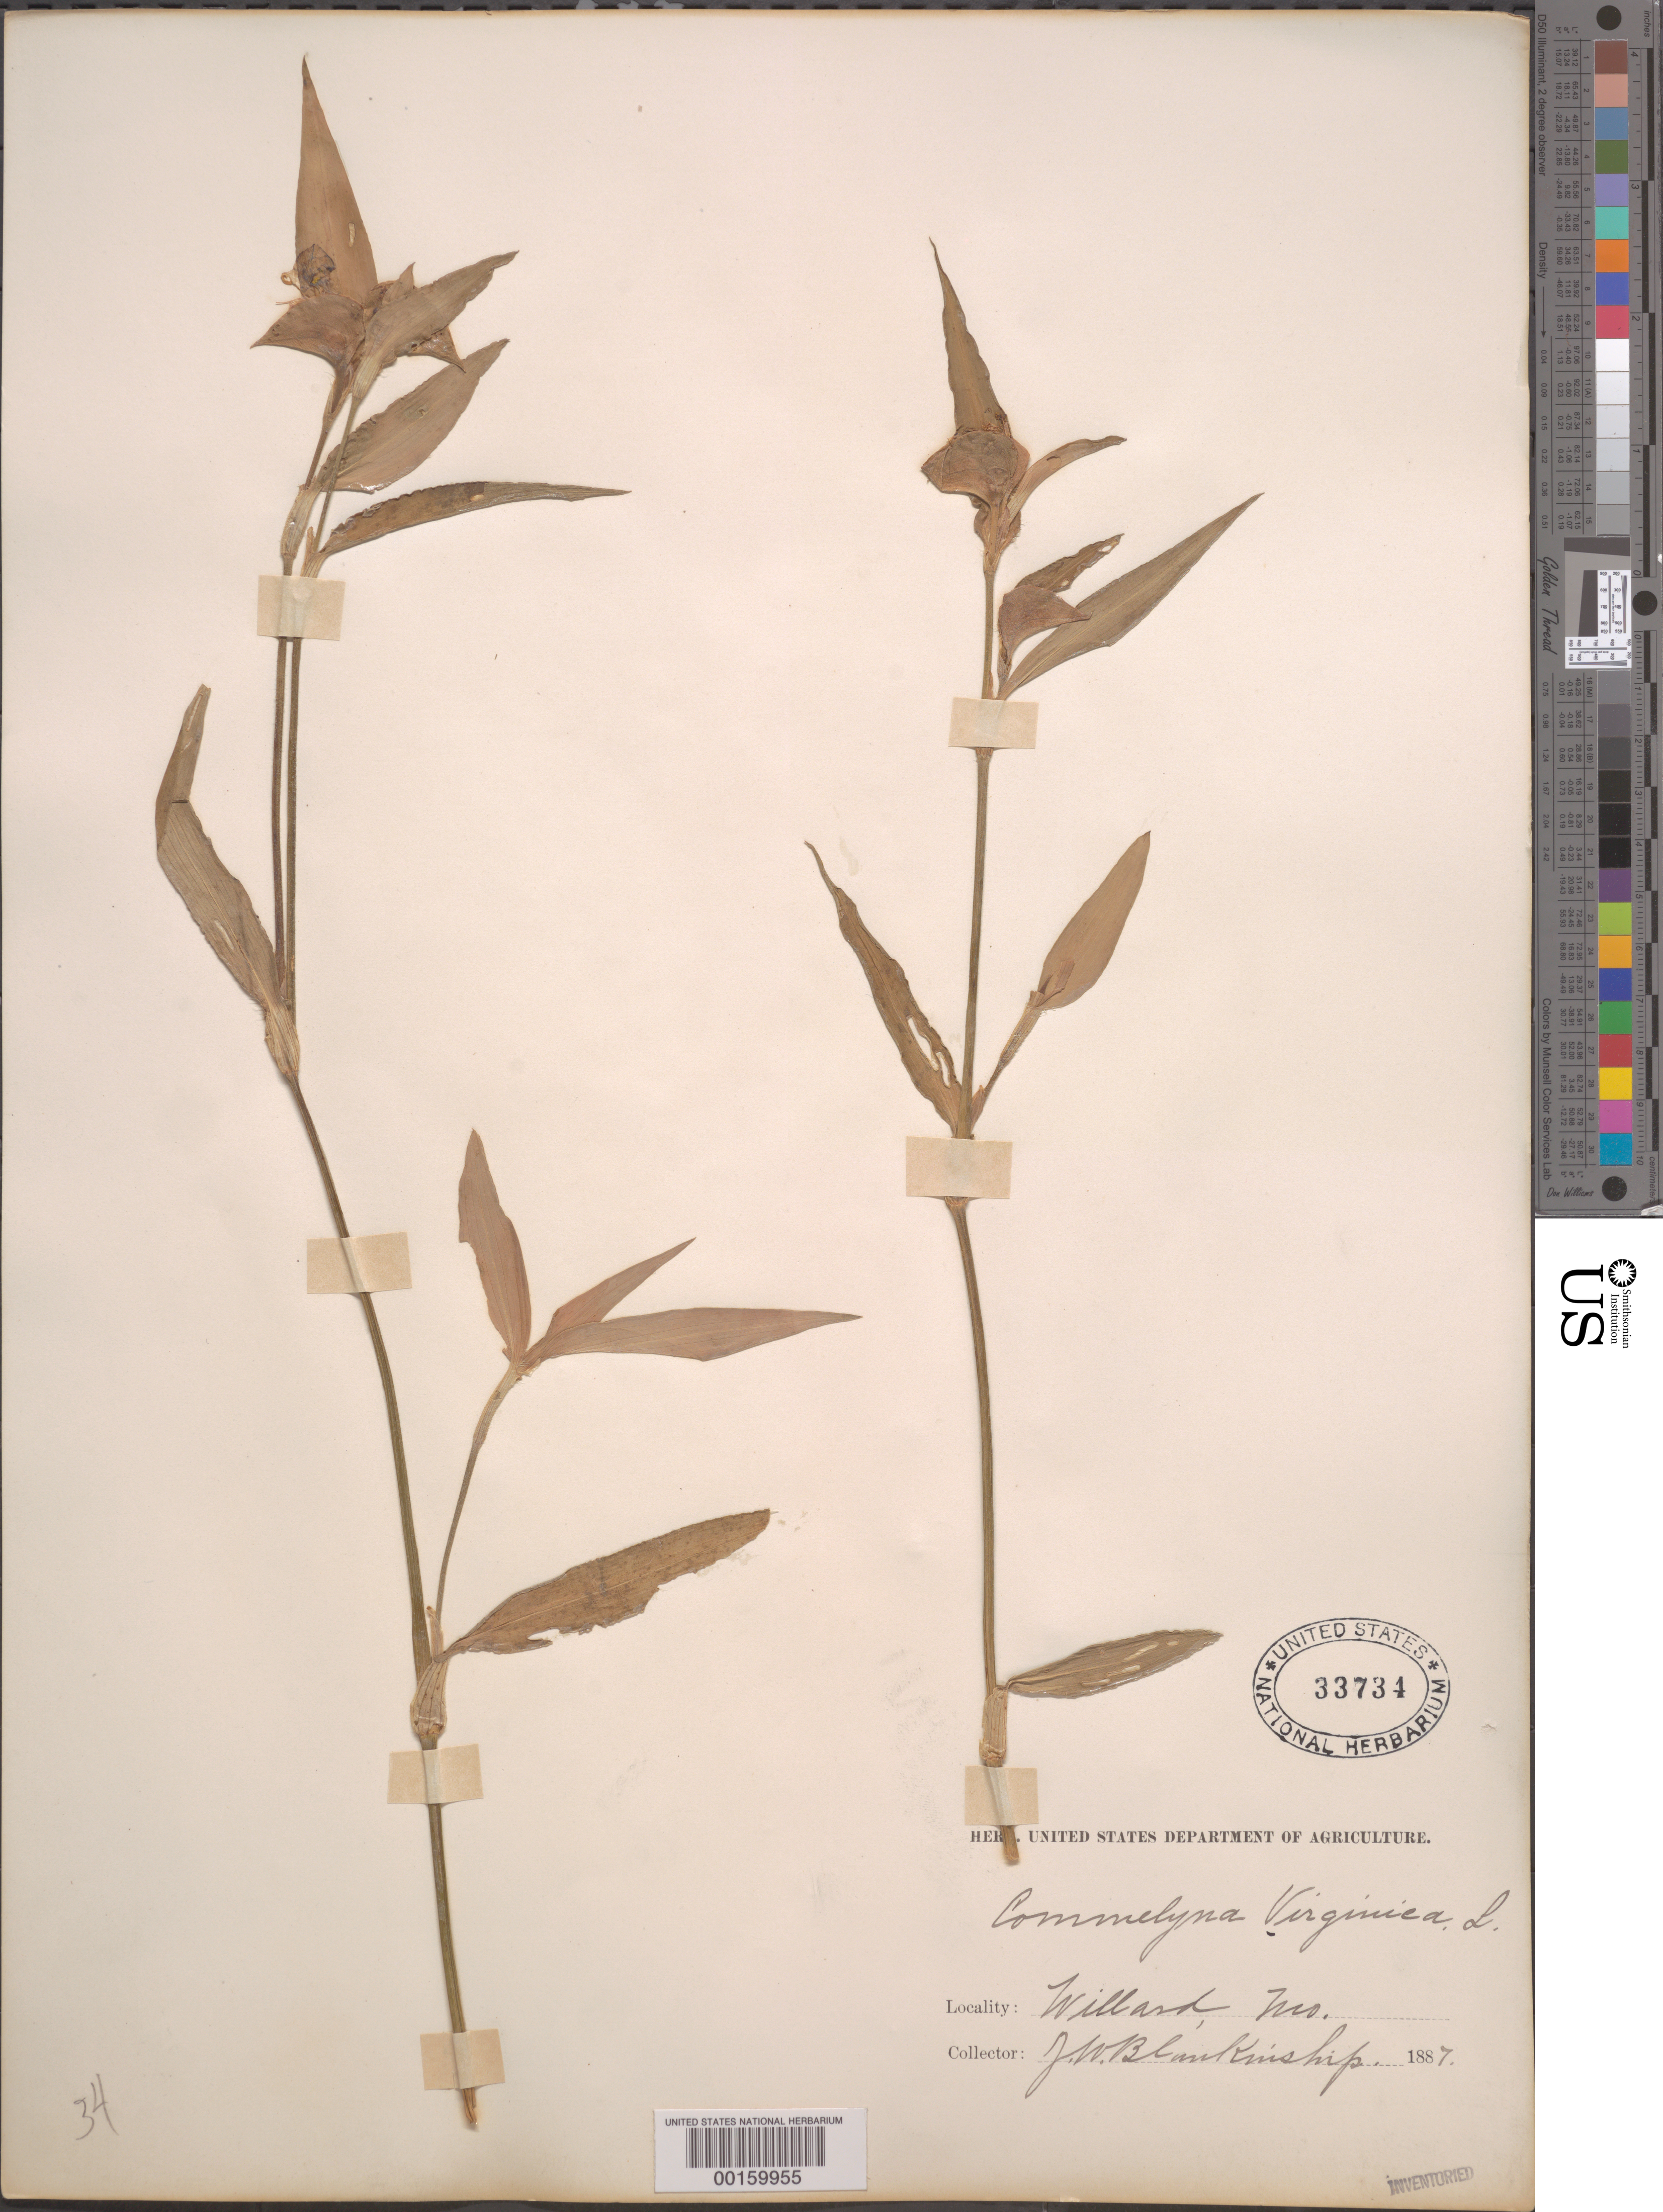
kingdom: Plantae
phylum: Tracheophyta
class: Liliopsida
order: Commelinales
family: Commelinaceae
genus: Commelina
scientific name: Commelina erecta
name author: L.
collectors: J. W. Blankinship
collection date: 1887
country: United States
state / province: Missouri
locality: Willard.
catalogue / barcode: US 33734